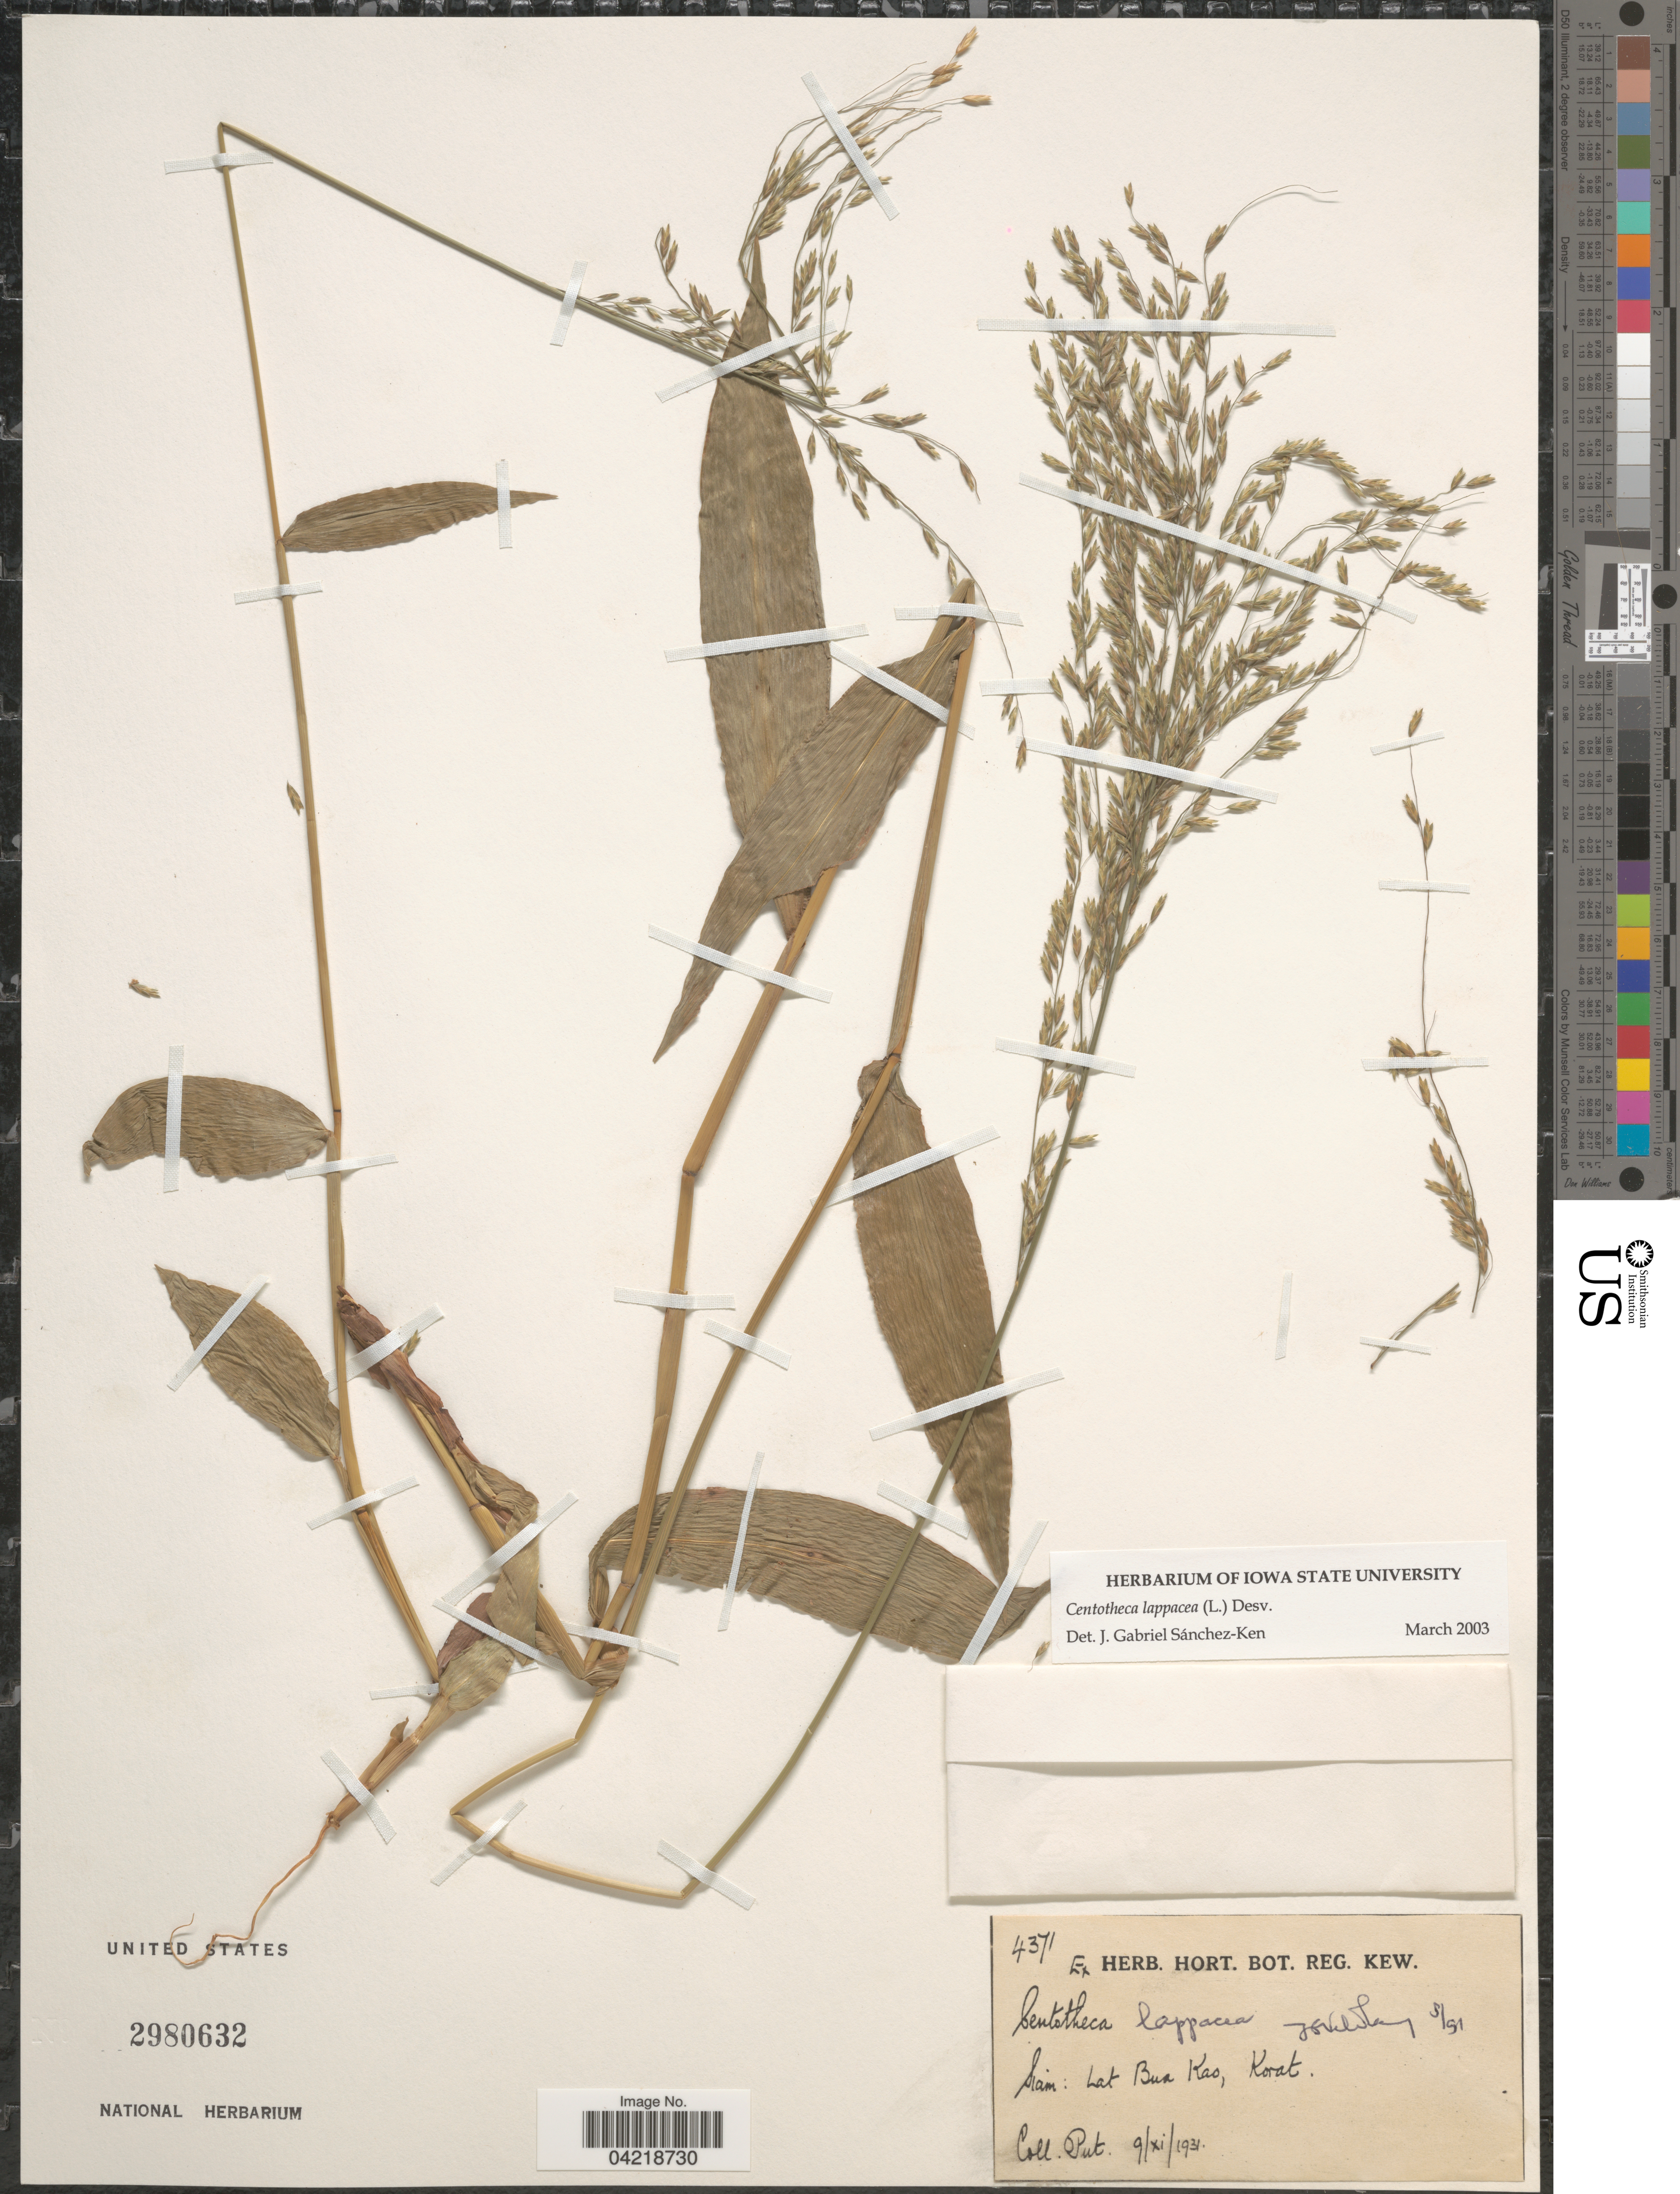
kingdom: Plantae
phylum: Tracheophyta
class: Liliopsida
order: Poales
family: Poaceae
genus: Centotheca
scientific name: Centotheca lappacea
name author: (L.) Desv.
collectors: -. Put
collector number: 4371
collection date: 1931-11-09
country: Thailand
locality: Siam: Lat Bua Kao, Korat.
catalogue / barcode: US 2980632